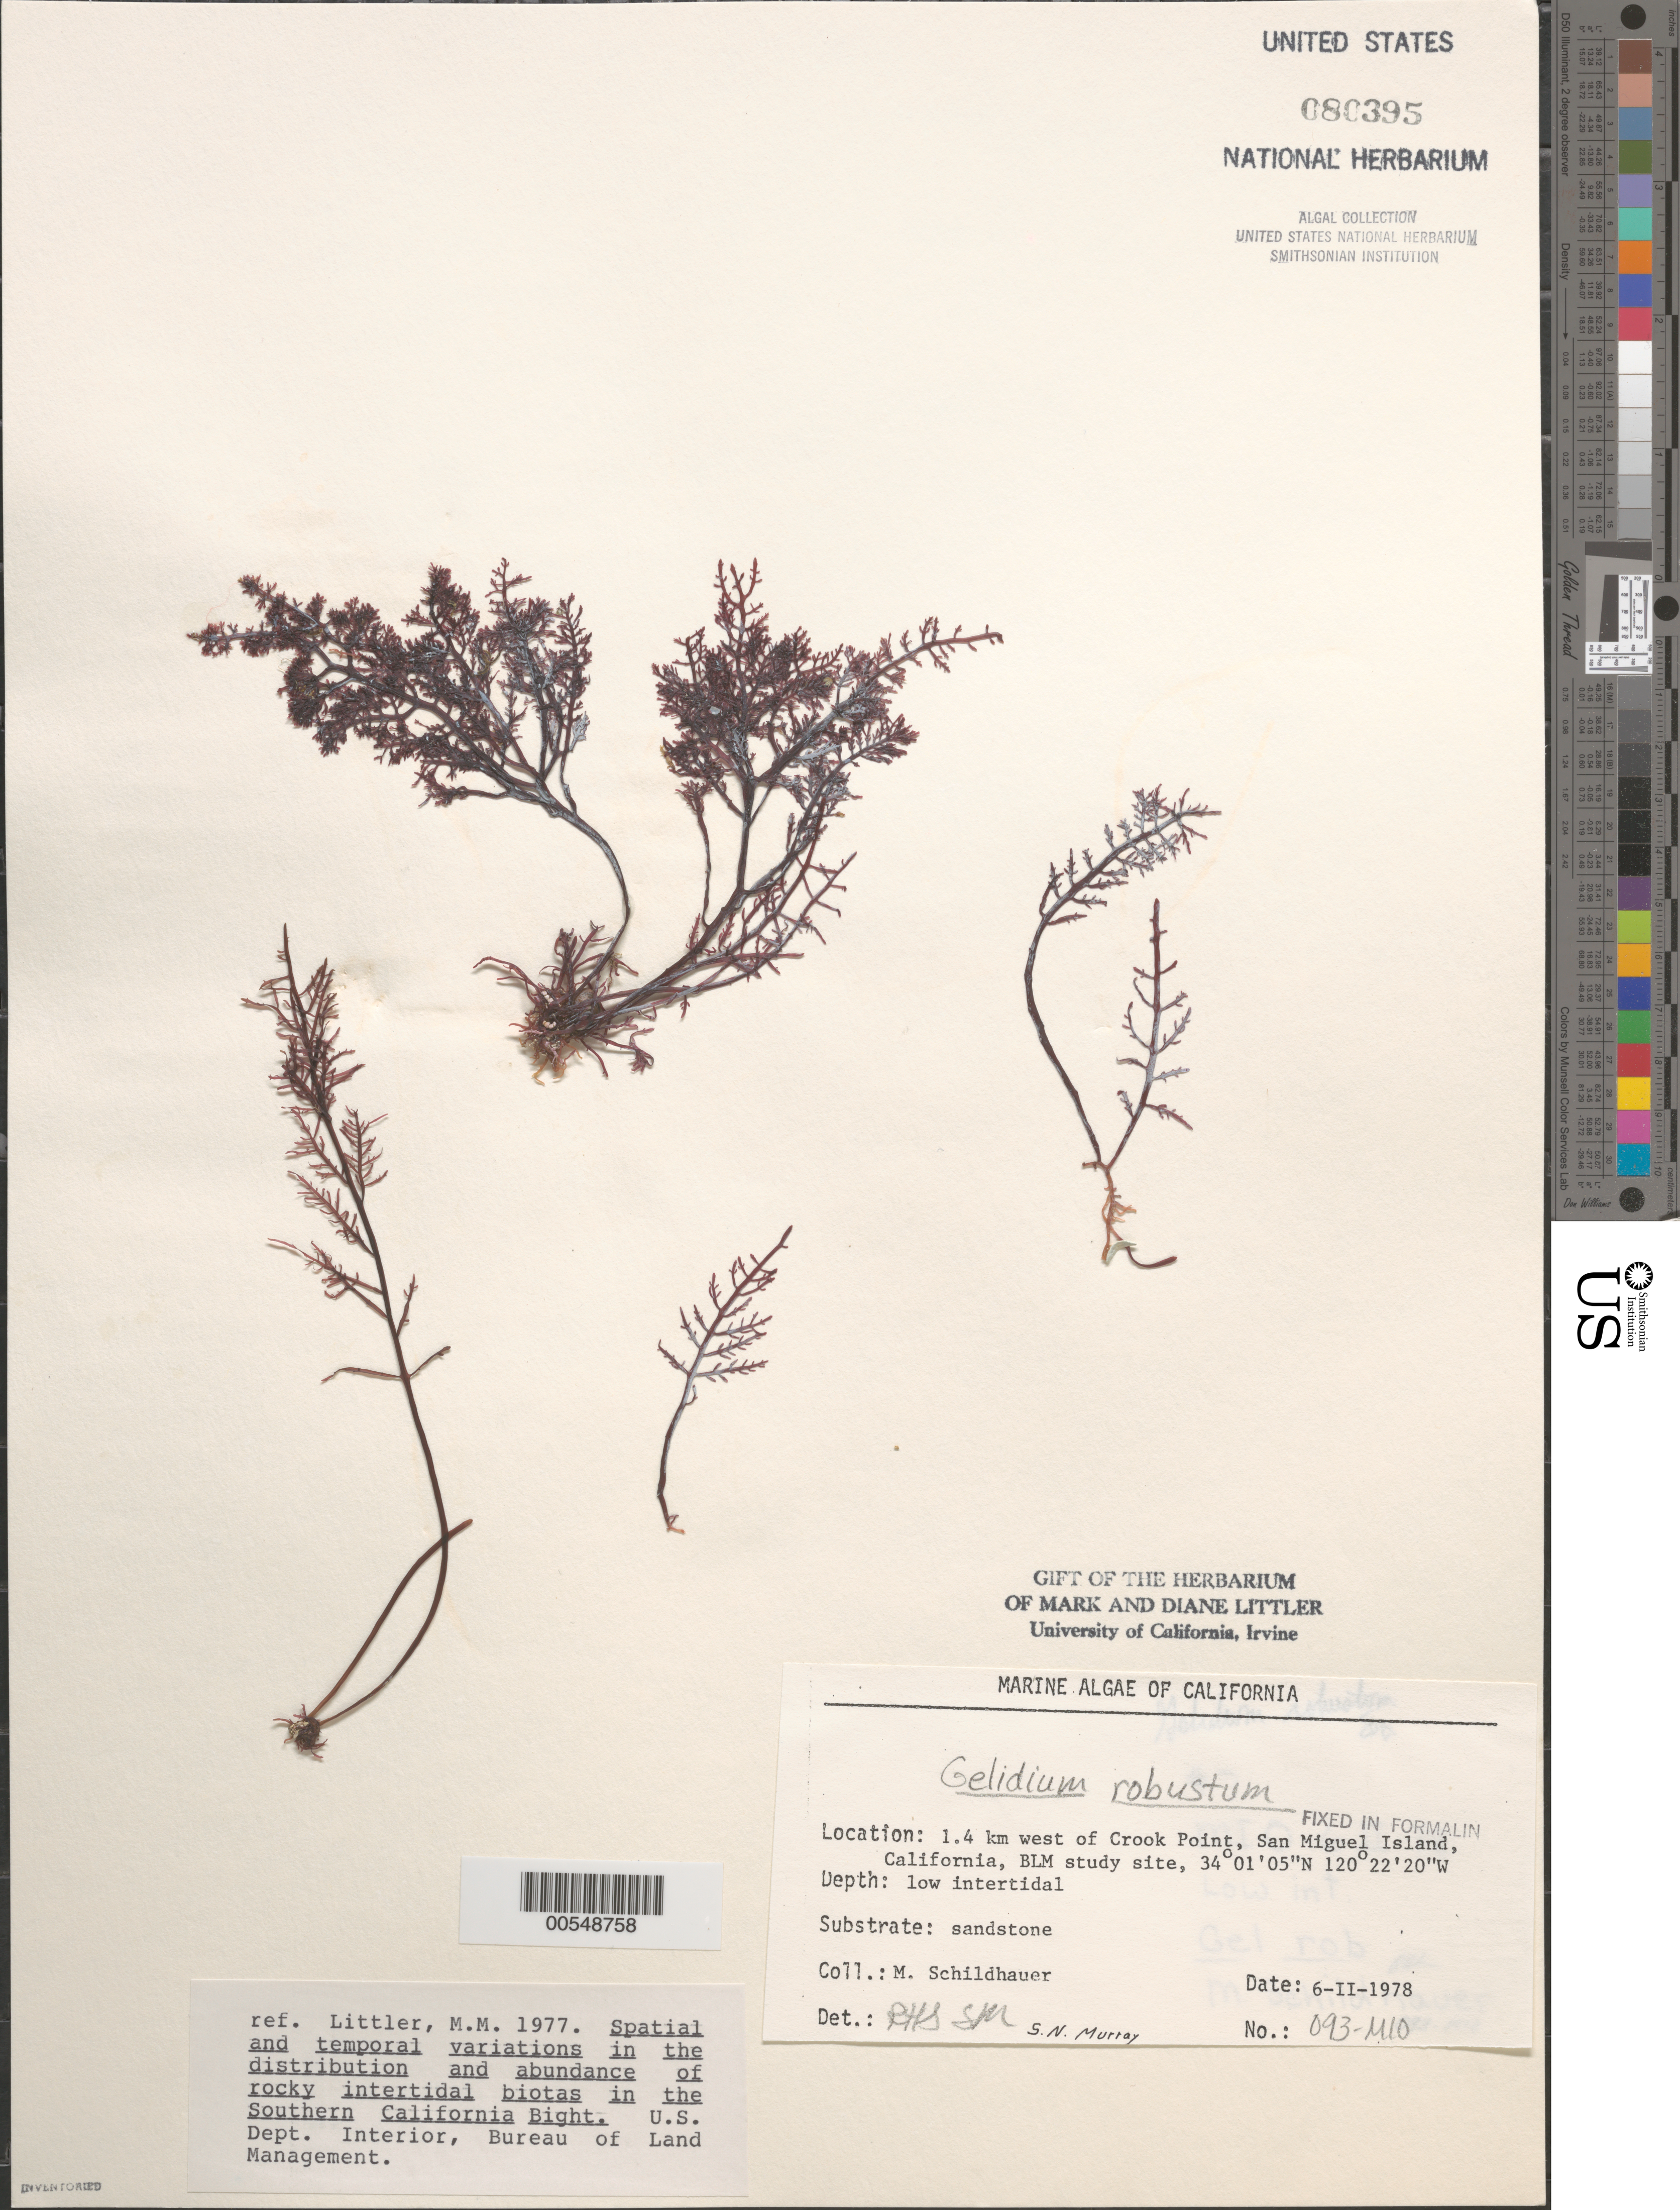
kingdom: Plantae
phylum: Rhodophyta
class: Florideophyceae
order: Gelidiales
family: Gelidiaceae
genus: Gelidium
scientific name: Gelidium robustum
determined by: Sims, Robert H.; Murray, S. N.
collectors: M. Schildhauer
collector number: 093-mio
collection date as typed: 06 Feb 1978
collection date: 1978-02-06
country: United States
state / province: California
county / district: Santa Barbara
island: San Miguel Island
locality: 1.4 km north of Crook Point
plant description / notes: BLM-SOCALBIGHT Rocky Intertidal Survey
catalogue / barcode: US 80395